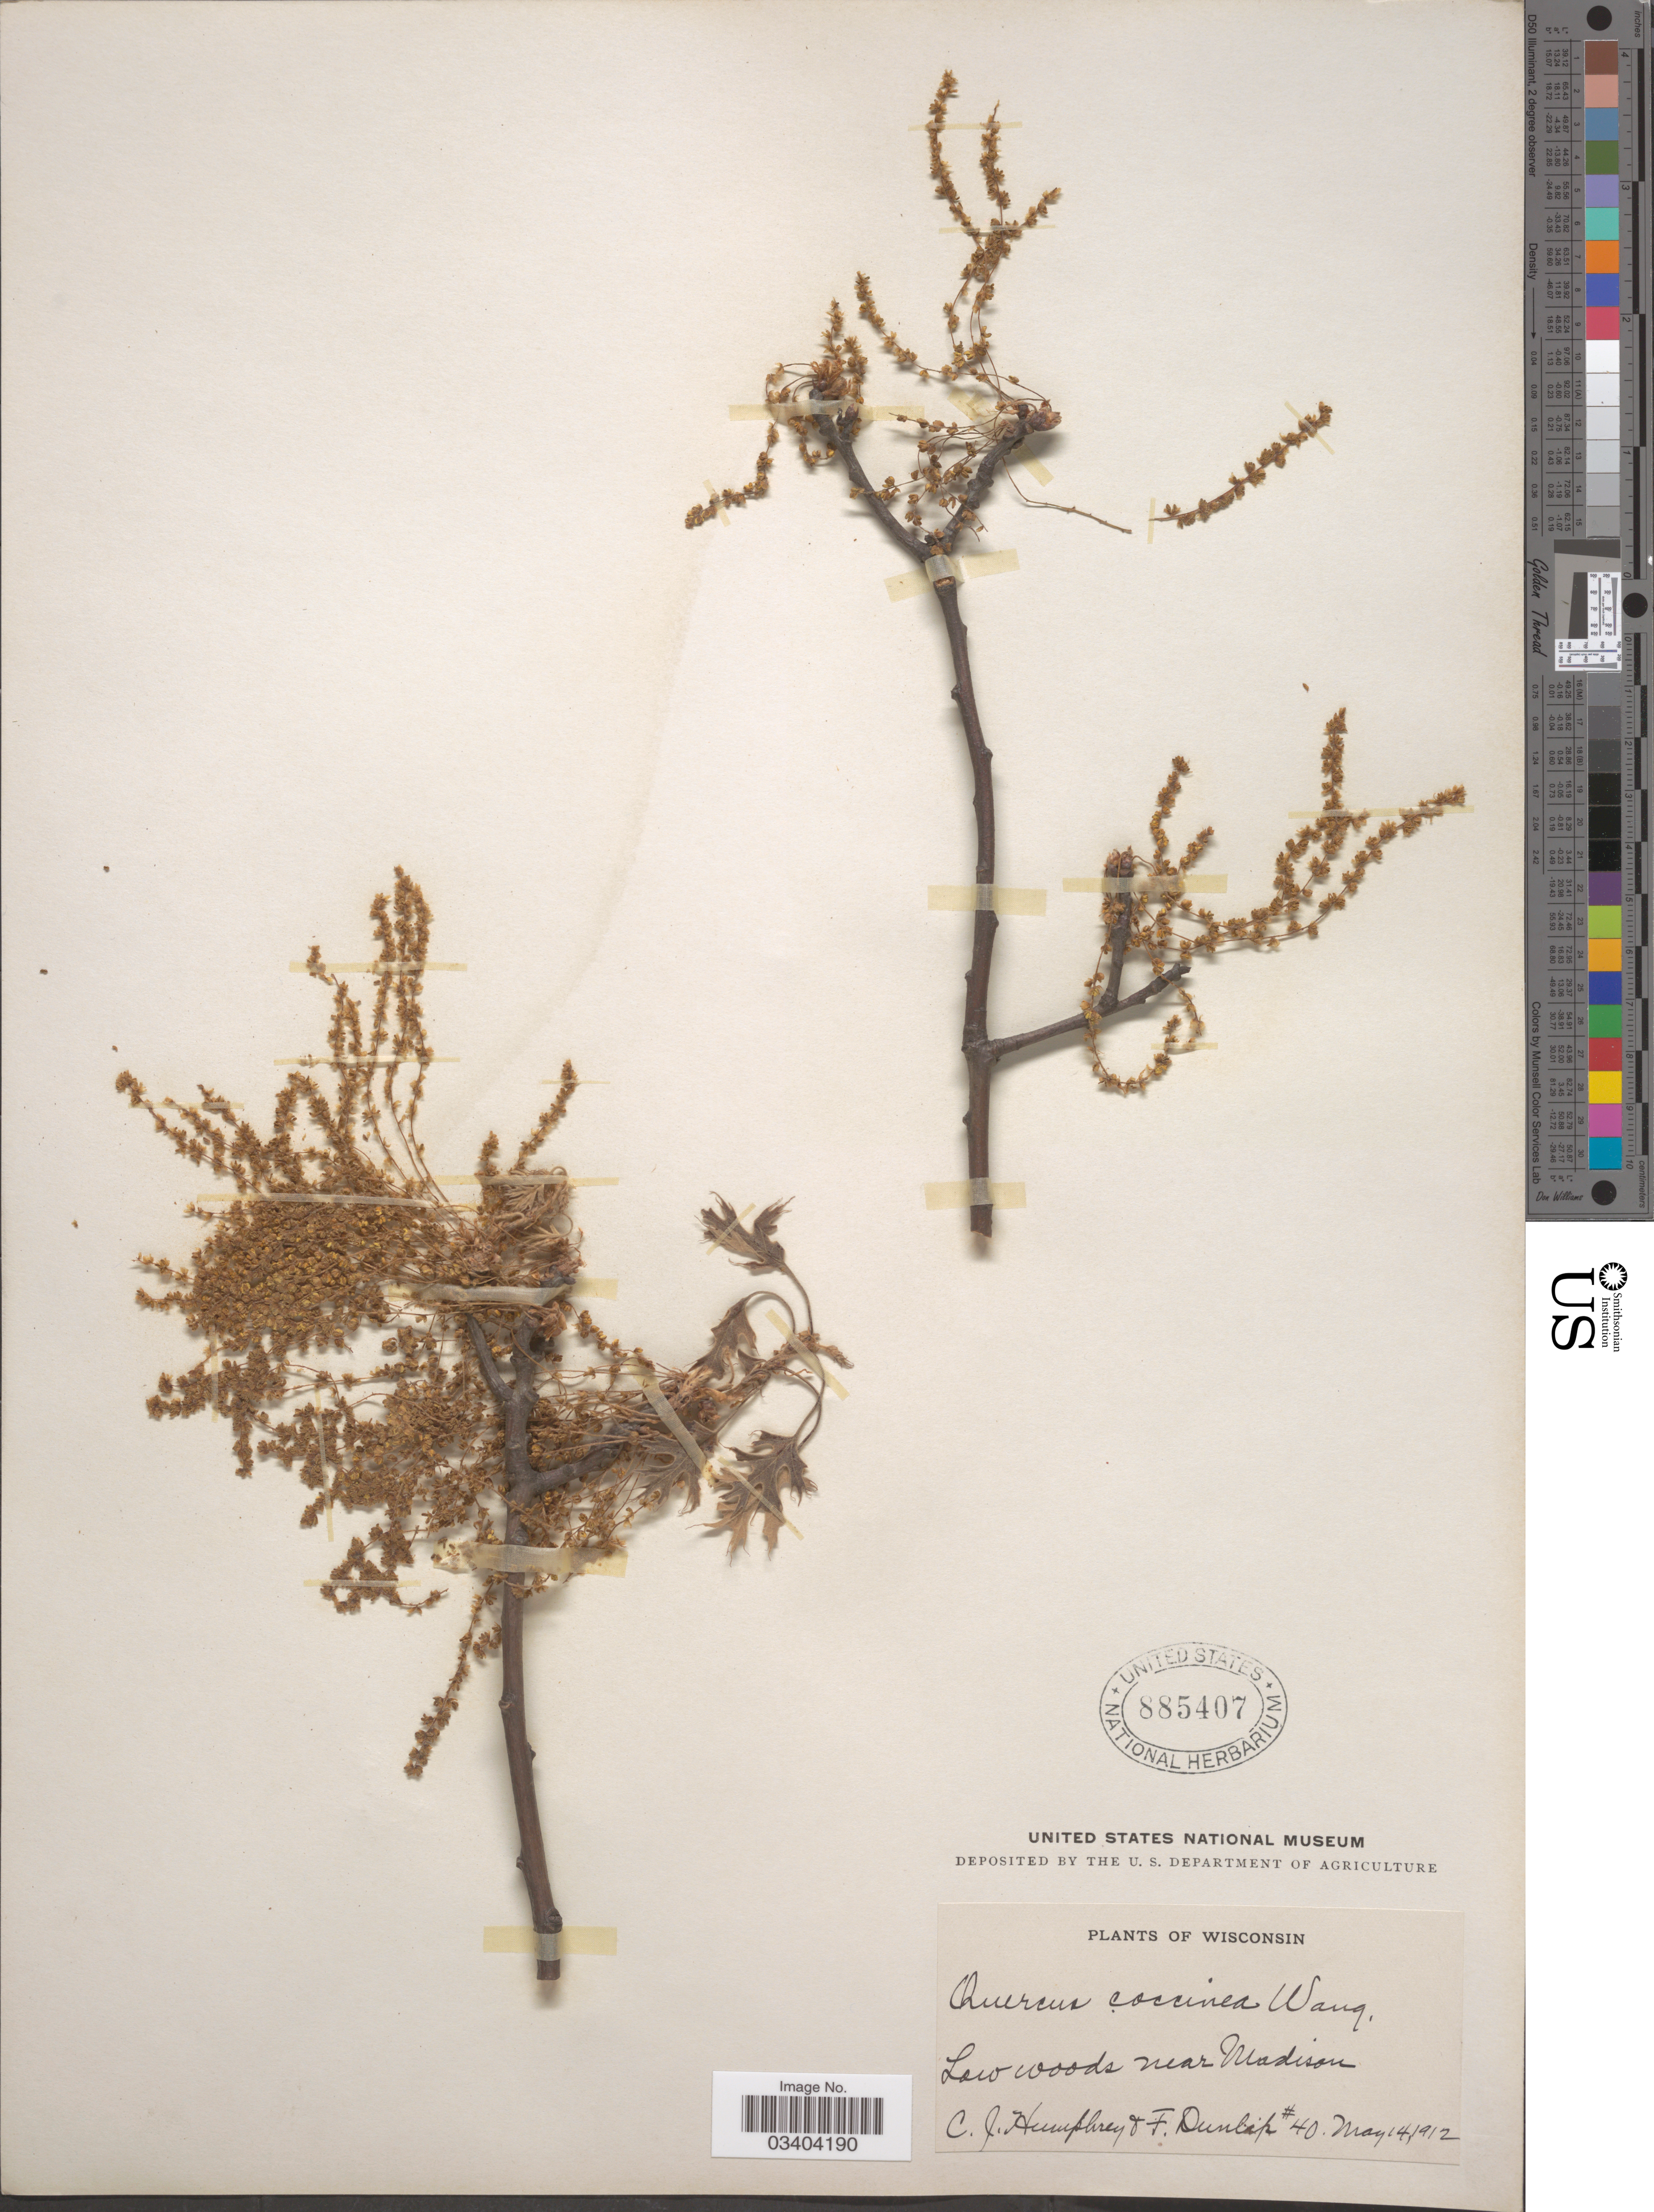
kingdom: Plantae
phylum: Tracheophyta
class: Magnoliopsida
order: Fagales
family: Fagaceae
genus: Quercus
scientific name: Quercus coccinea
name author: Münchh.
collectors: C. Humphrey & F. Dunlap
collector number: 40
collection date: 1912-05-14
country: United States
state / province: Wisconsin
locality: Low woods near Madison.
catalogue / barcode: US 885407